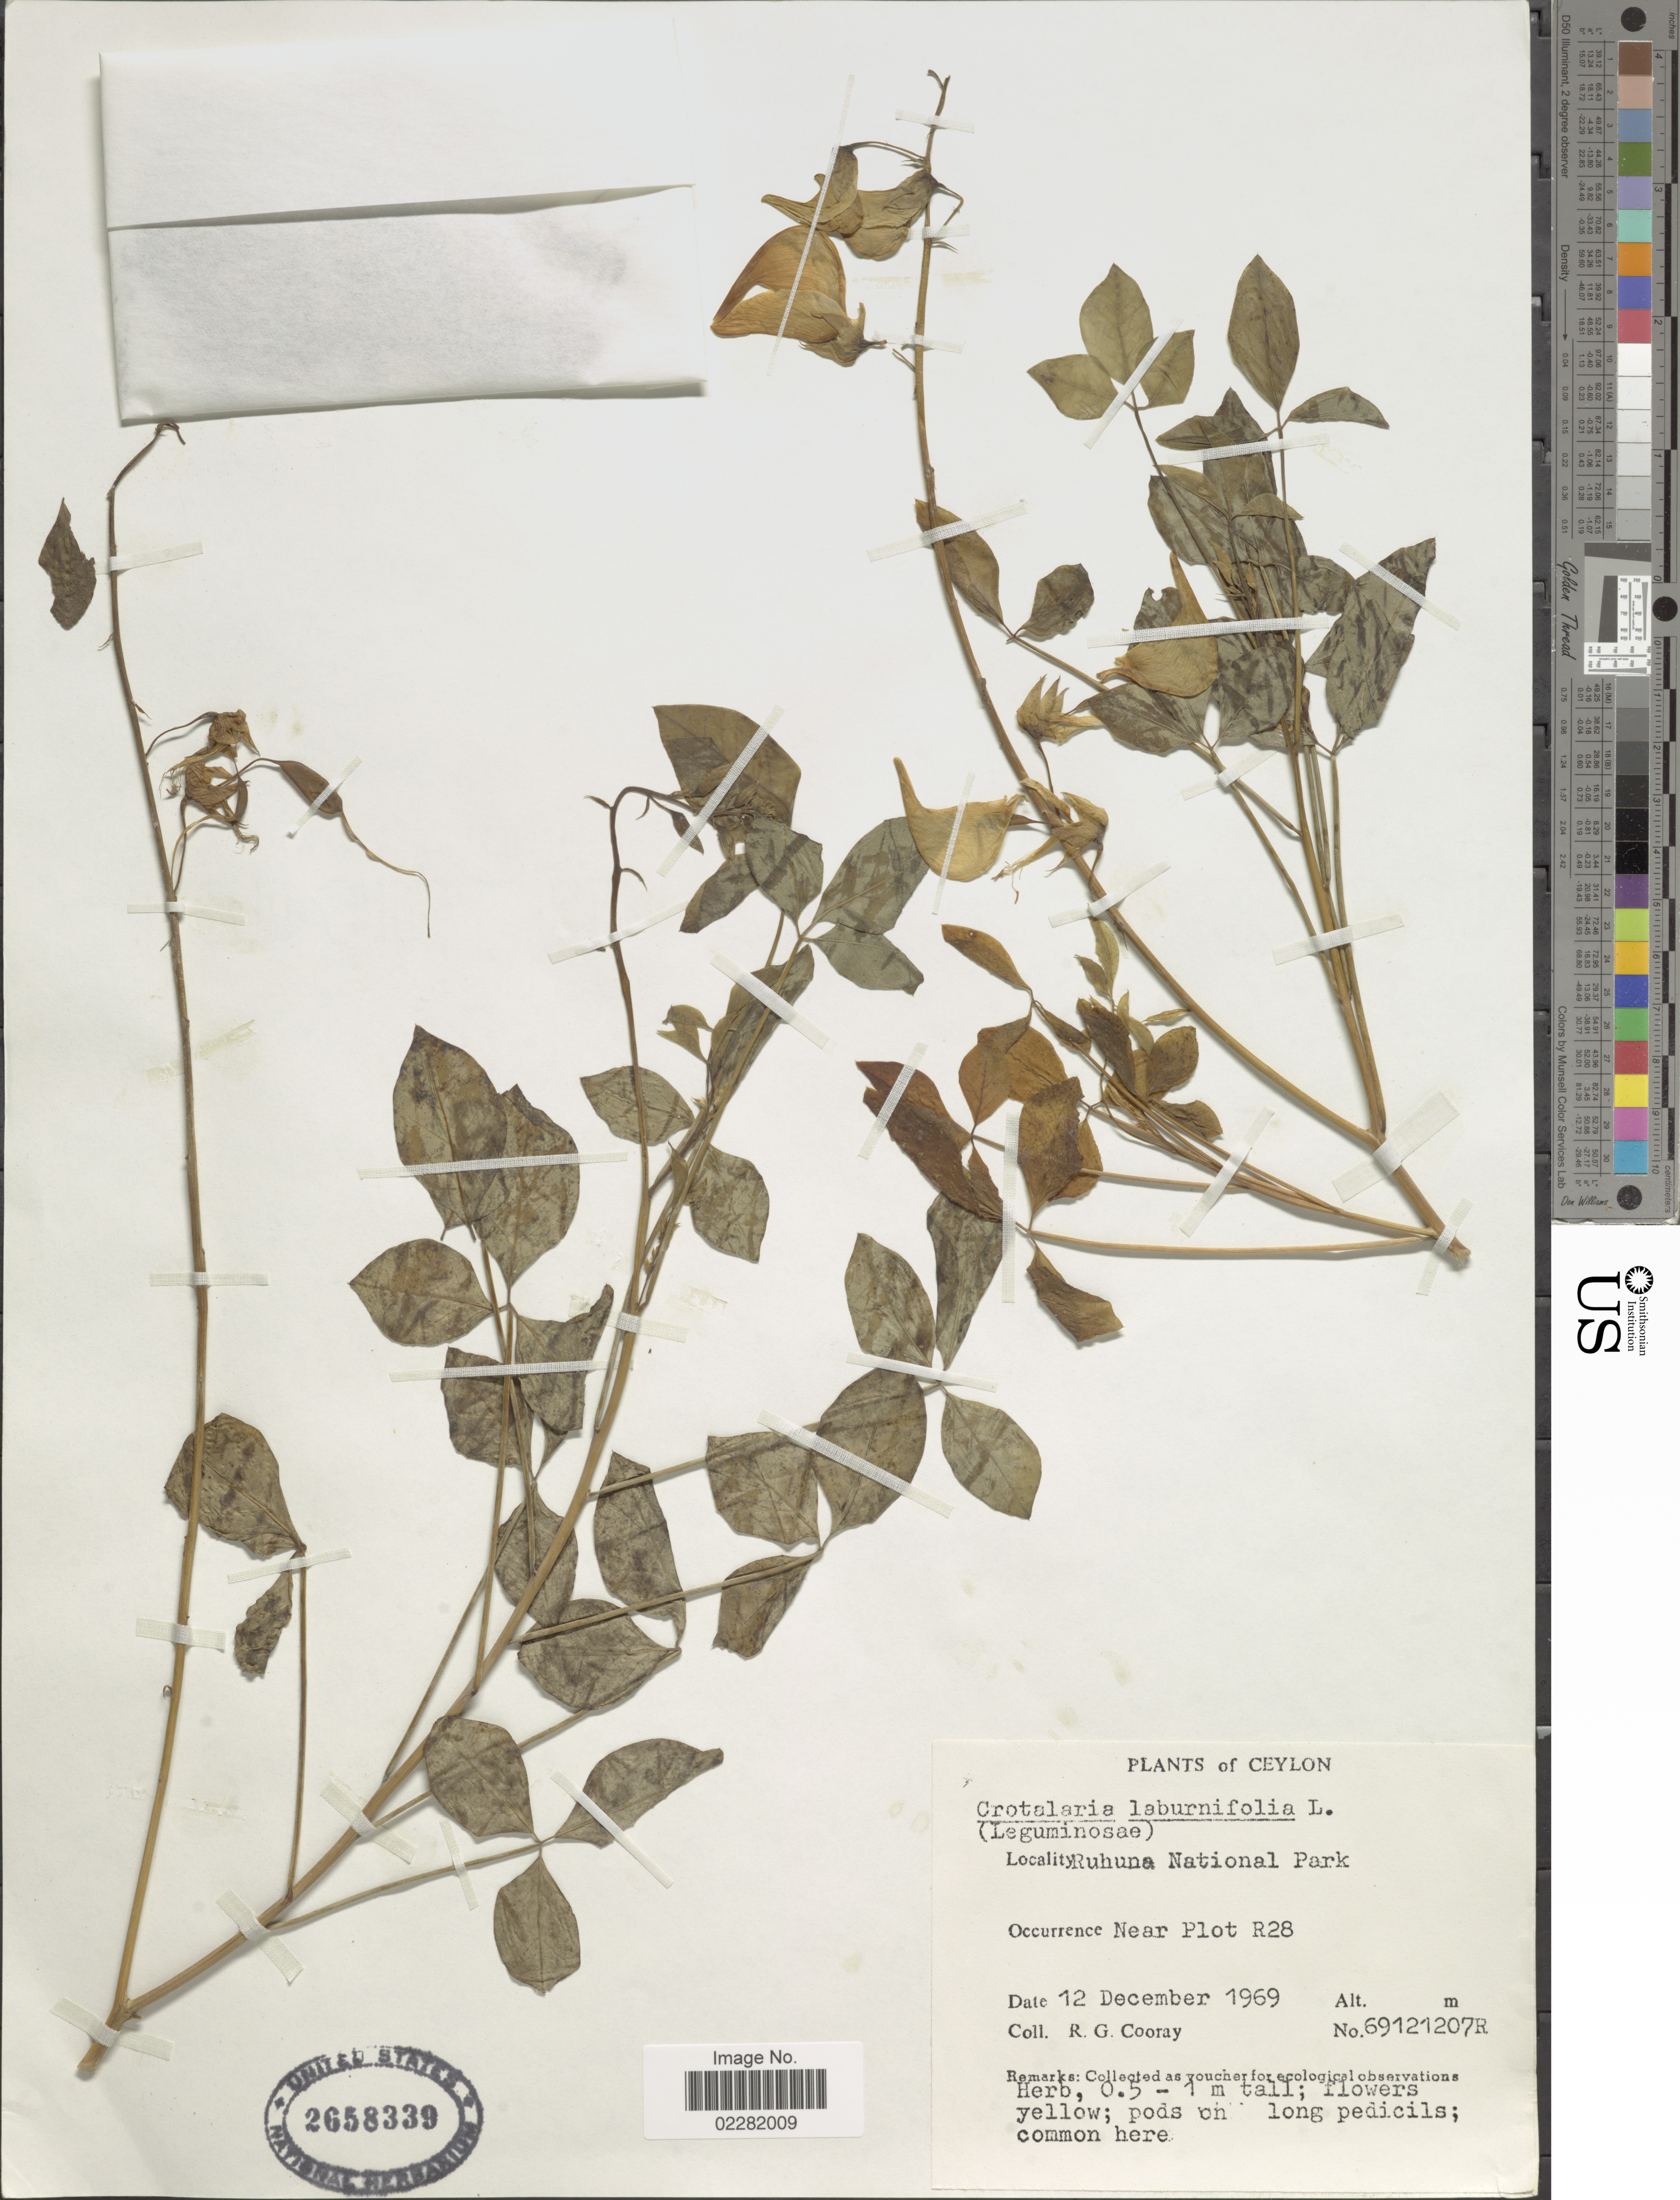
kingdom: Plantae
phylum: Tracheophyta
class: Magnoliopsida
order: Fabales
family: Fabaceae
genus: Crotalaria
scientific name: Crotalaria laburnifolia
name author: L.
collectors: R. Cooray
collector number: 69121207R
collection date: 1969-12-12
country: Sri Lanka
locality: Ceylon, Ruhuna National Park Near Plot R28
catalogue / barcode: US 2658339